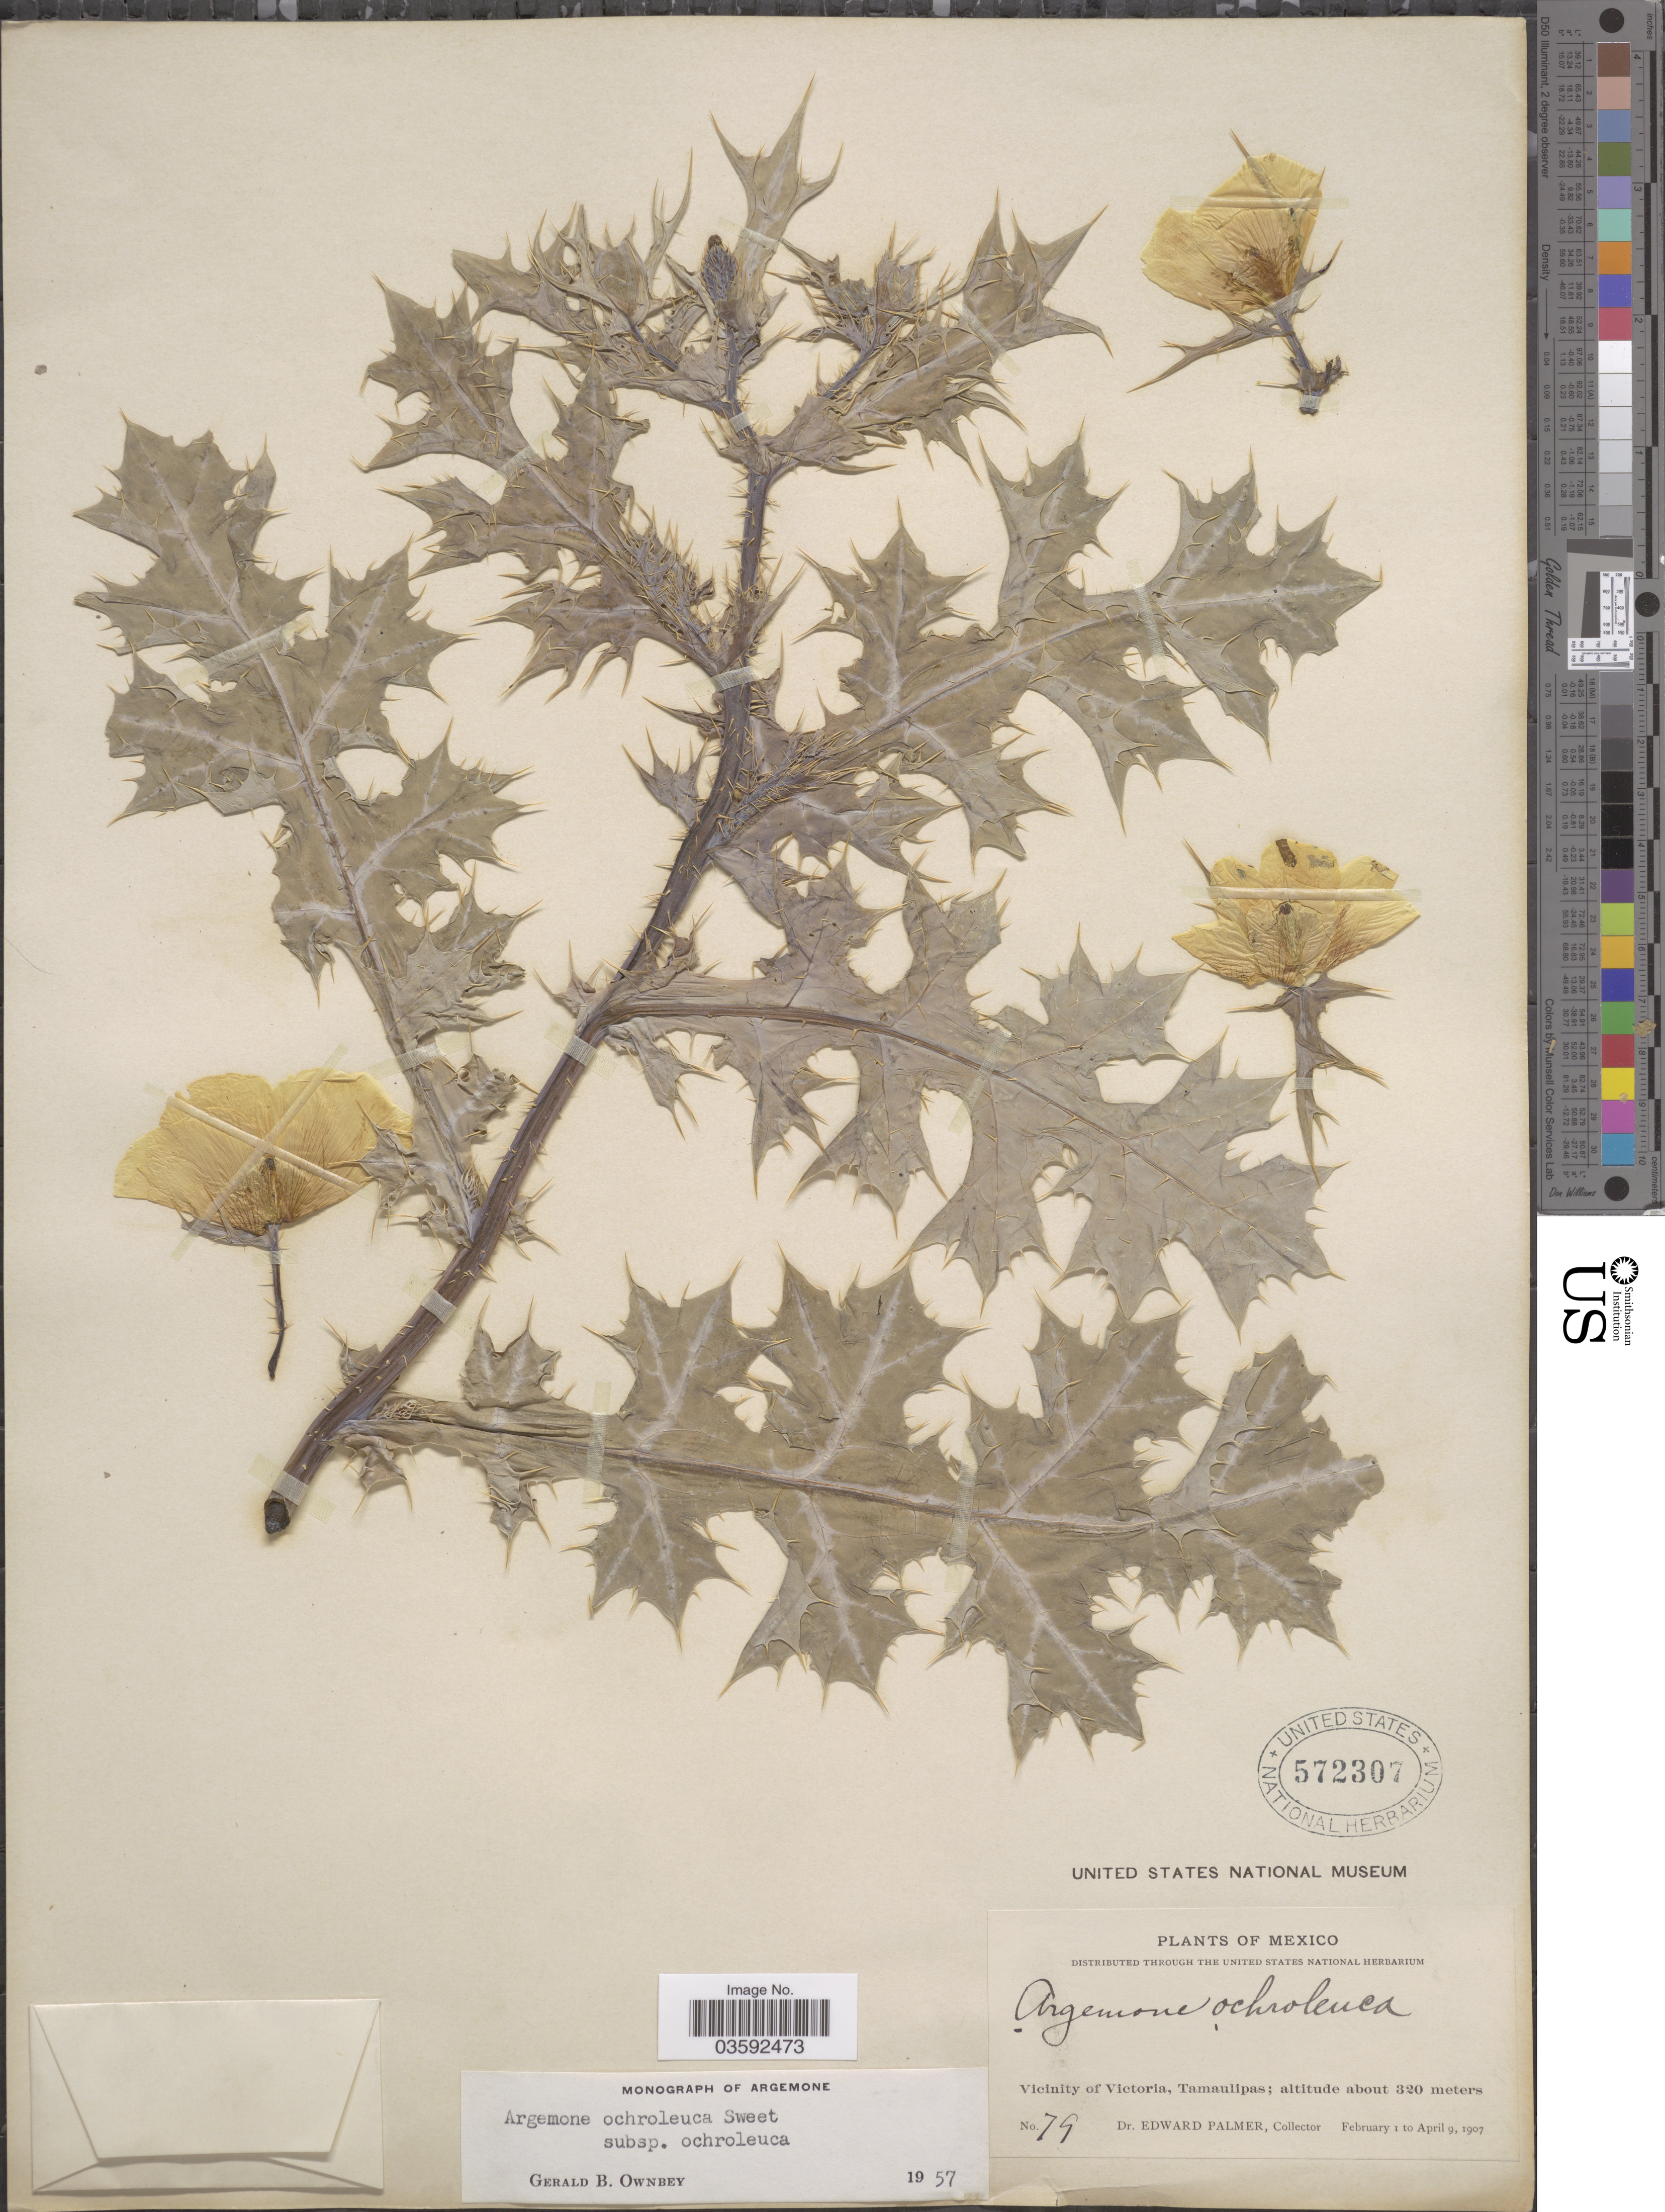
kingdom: Plantae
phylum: Tracheophyta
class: Magnoliopsida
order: Ranunculales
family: Papaveraceae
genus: Argemone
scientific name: Argemone ochroleuca subsp. ochroleuca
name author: Sweet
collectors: E. Palmer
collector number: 79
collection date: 1907-02-01/1907-04-09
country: Mexico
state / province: Tamaulipas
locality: Vicinity of Victoria.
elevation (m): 320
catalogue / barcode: US 572307